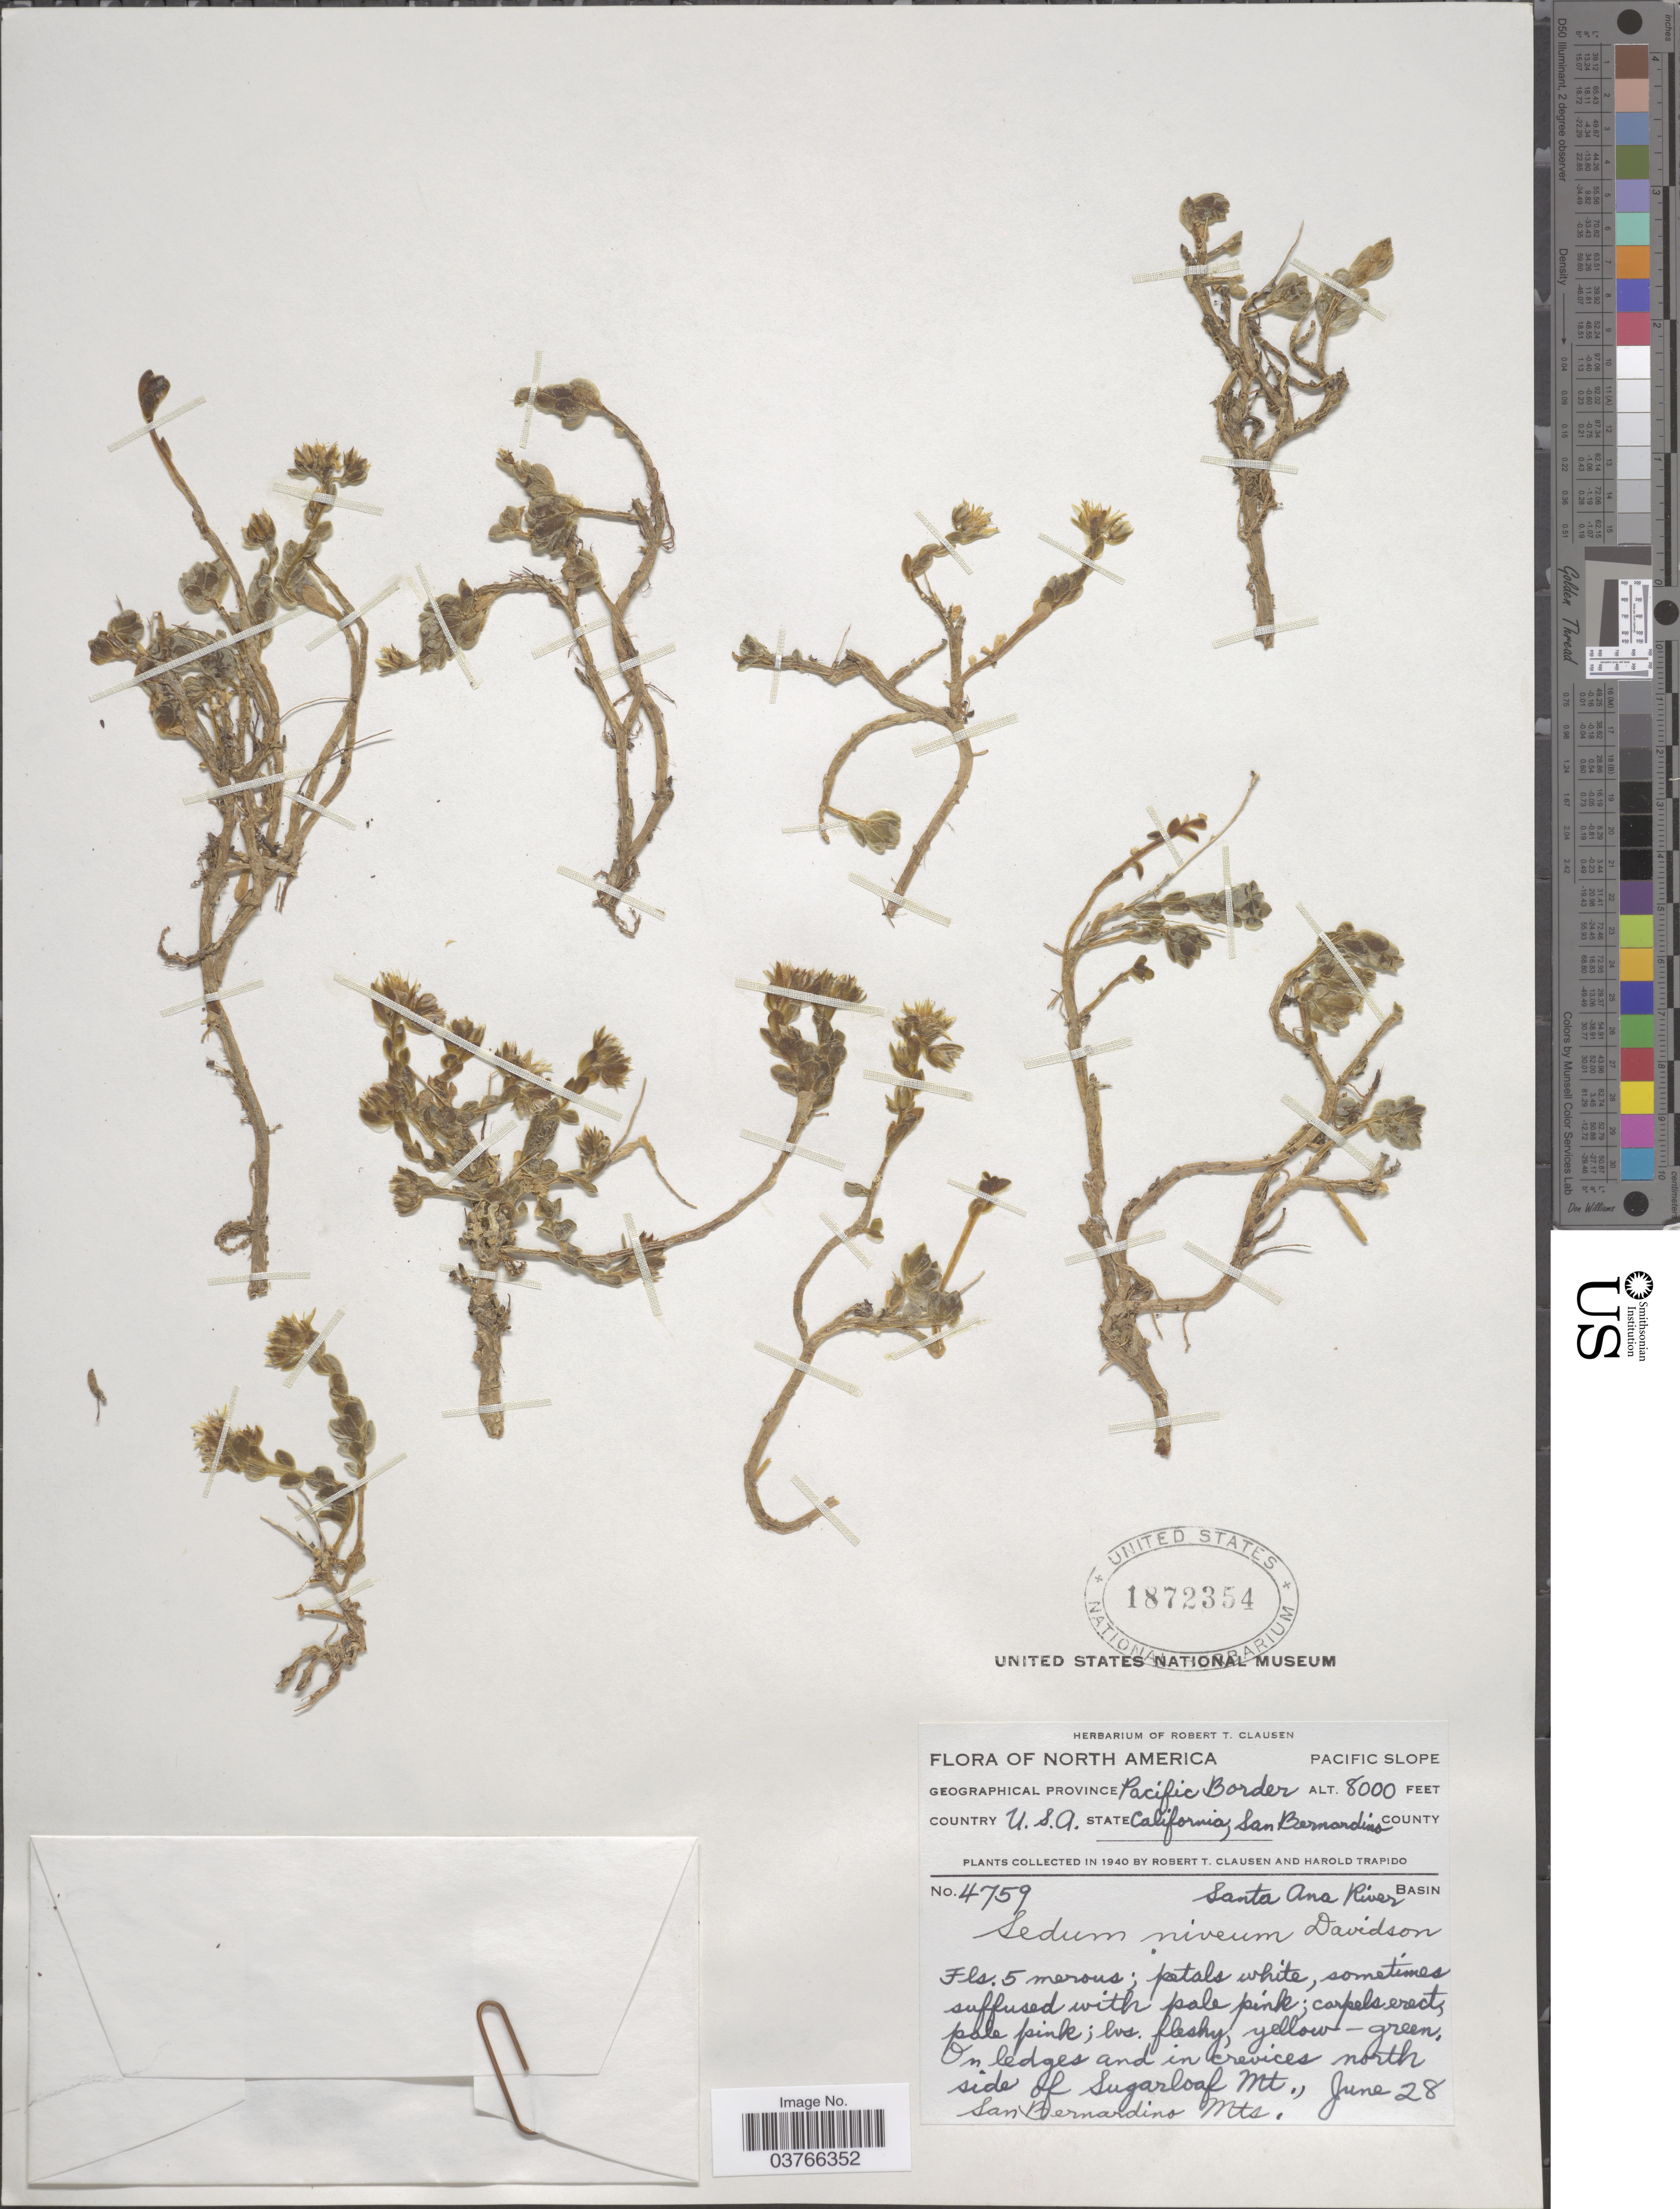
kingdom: Plantae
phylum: Tracheophyta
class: Magnoliopsida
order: Saxifragales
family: Crassulaceae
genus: Sedum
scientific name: Sedum niveum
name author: Davidson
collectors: R. T. Clausen & H. Trapido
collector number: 4759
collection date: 1940-06-28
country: United States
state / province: California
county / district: San Bernardino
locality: Pacific slope. Geographical Province Pacific Border. San Bernardino County. Santa Ana River Basin. North side of Sugarloaf Mt., San Bernardino Mts.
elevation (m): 2438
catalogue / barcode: US 1872354